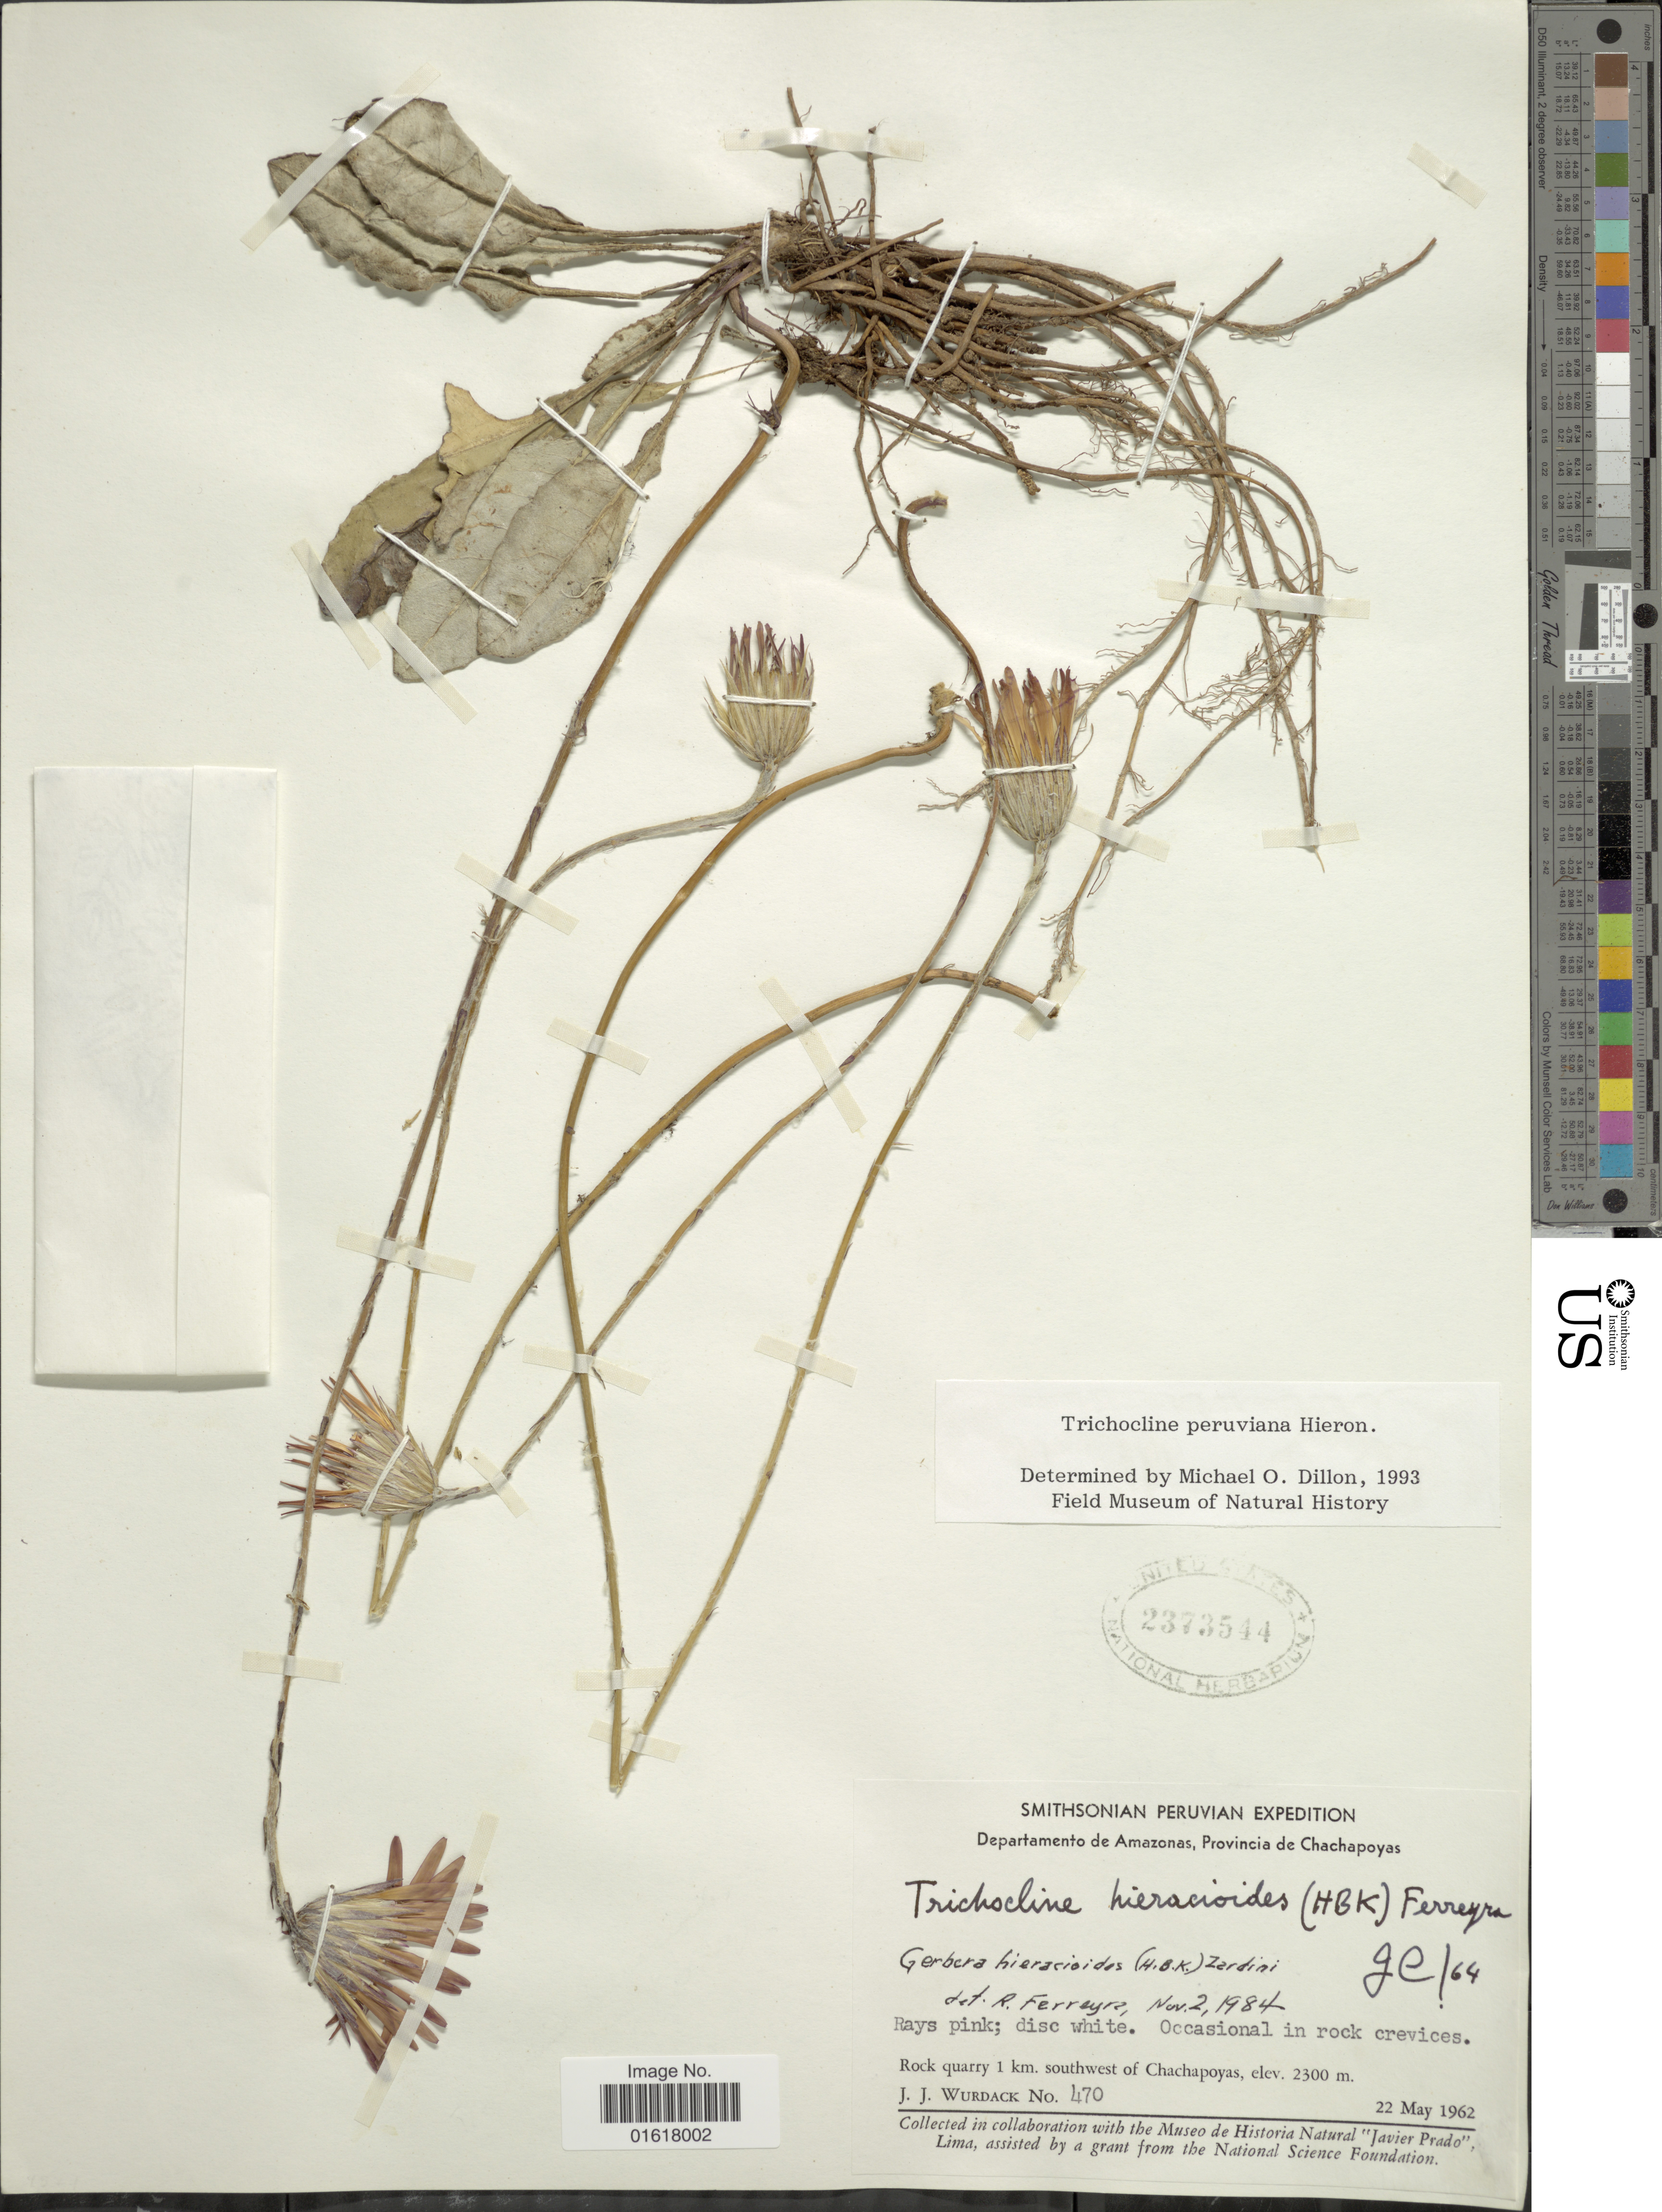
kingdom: Plantae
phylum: Tracheophyta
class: Magnoliopsida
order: Asterales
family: Asteraceae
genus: Trichocline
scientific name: Trichocline peruviana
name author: Hieron.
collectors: J. J. Wurdack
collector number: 470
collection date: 1962-05-22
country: Peru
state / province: Amazonas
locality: Provincia de Chachapoyas. Rock quarry 1 km. southwest of Chachapoyas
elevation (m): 2300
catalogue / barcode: US 2373544